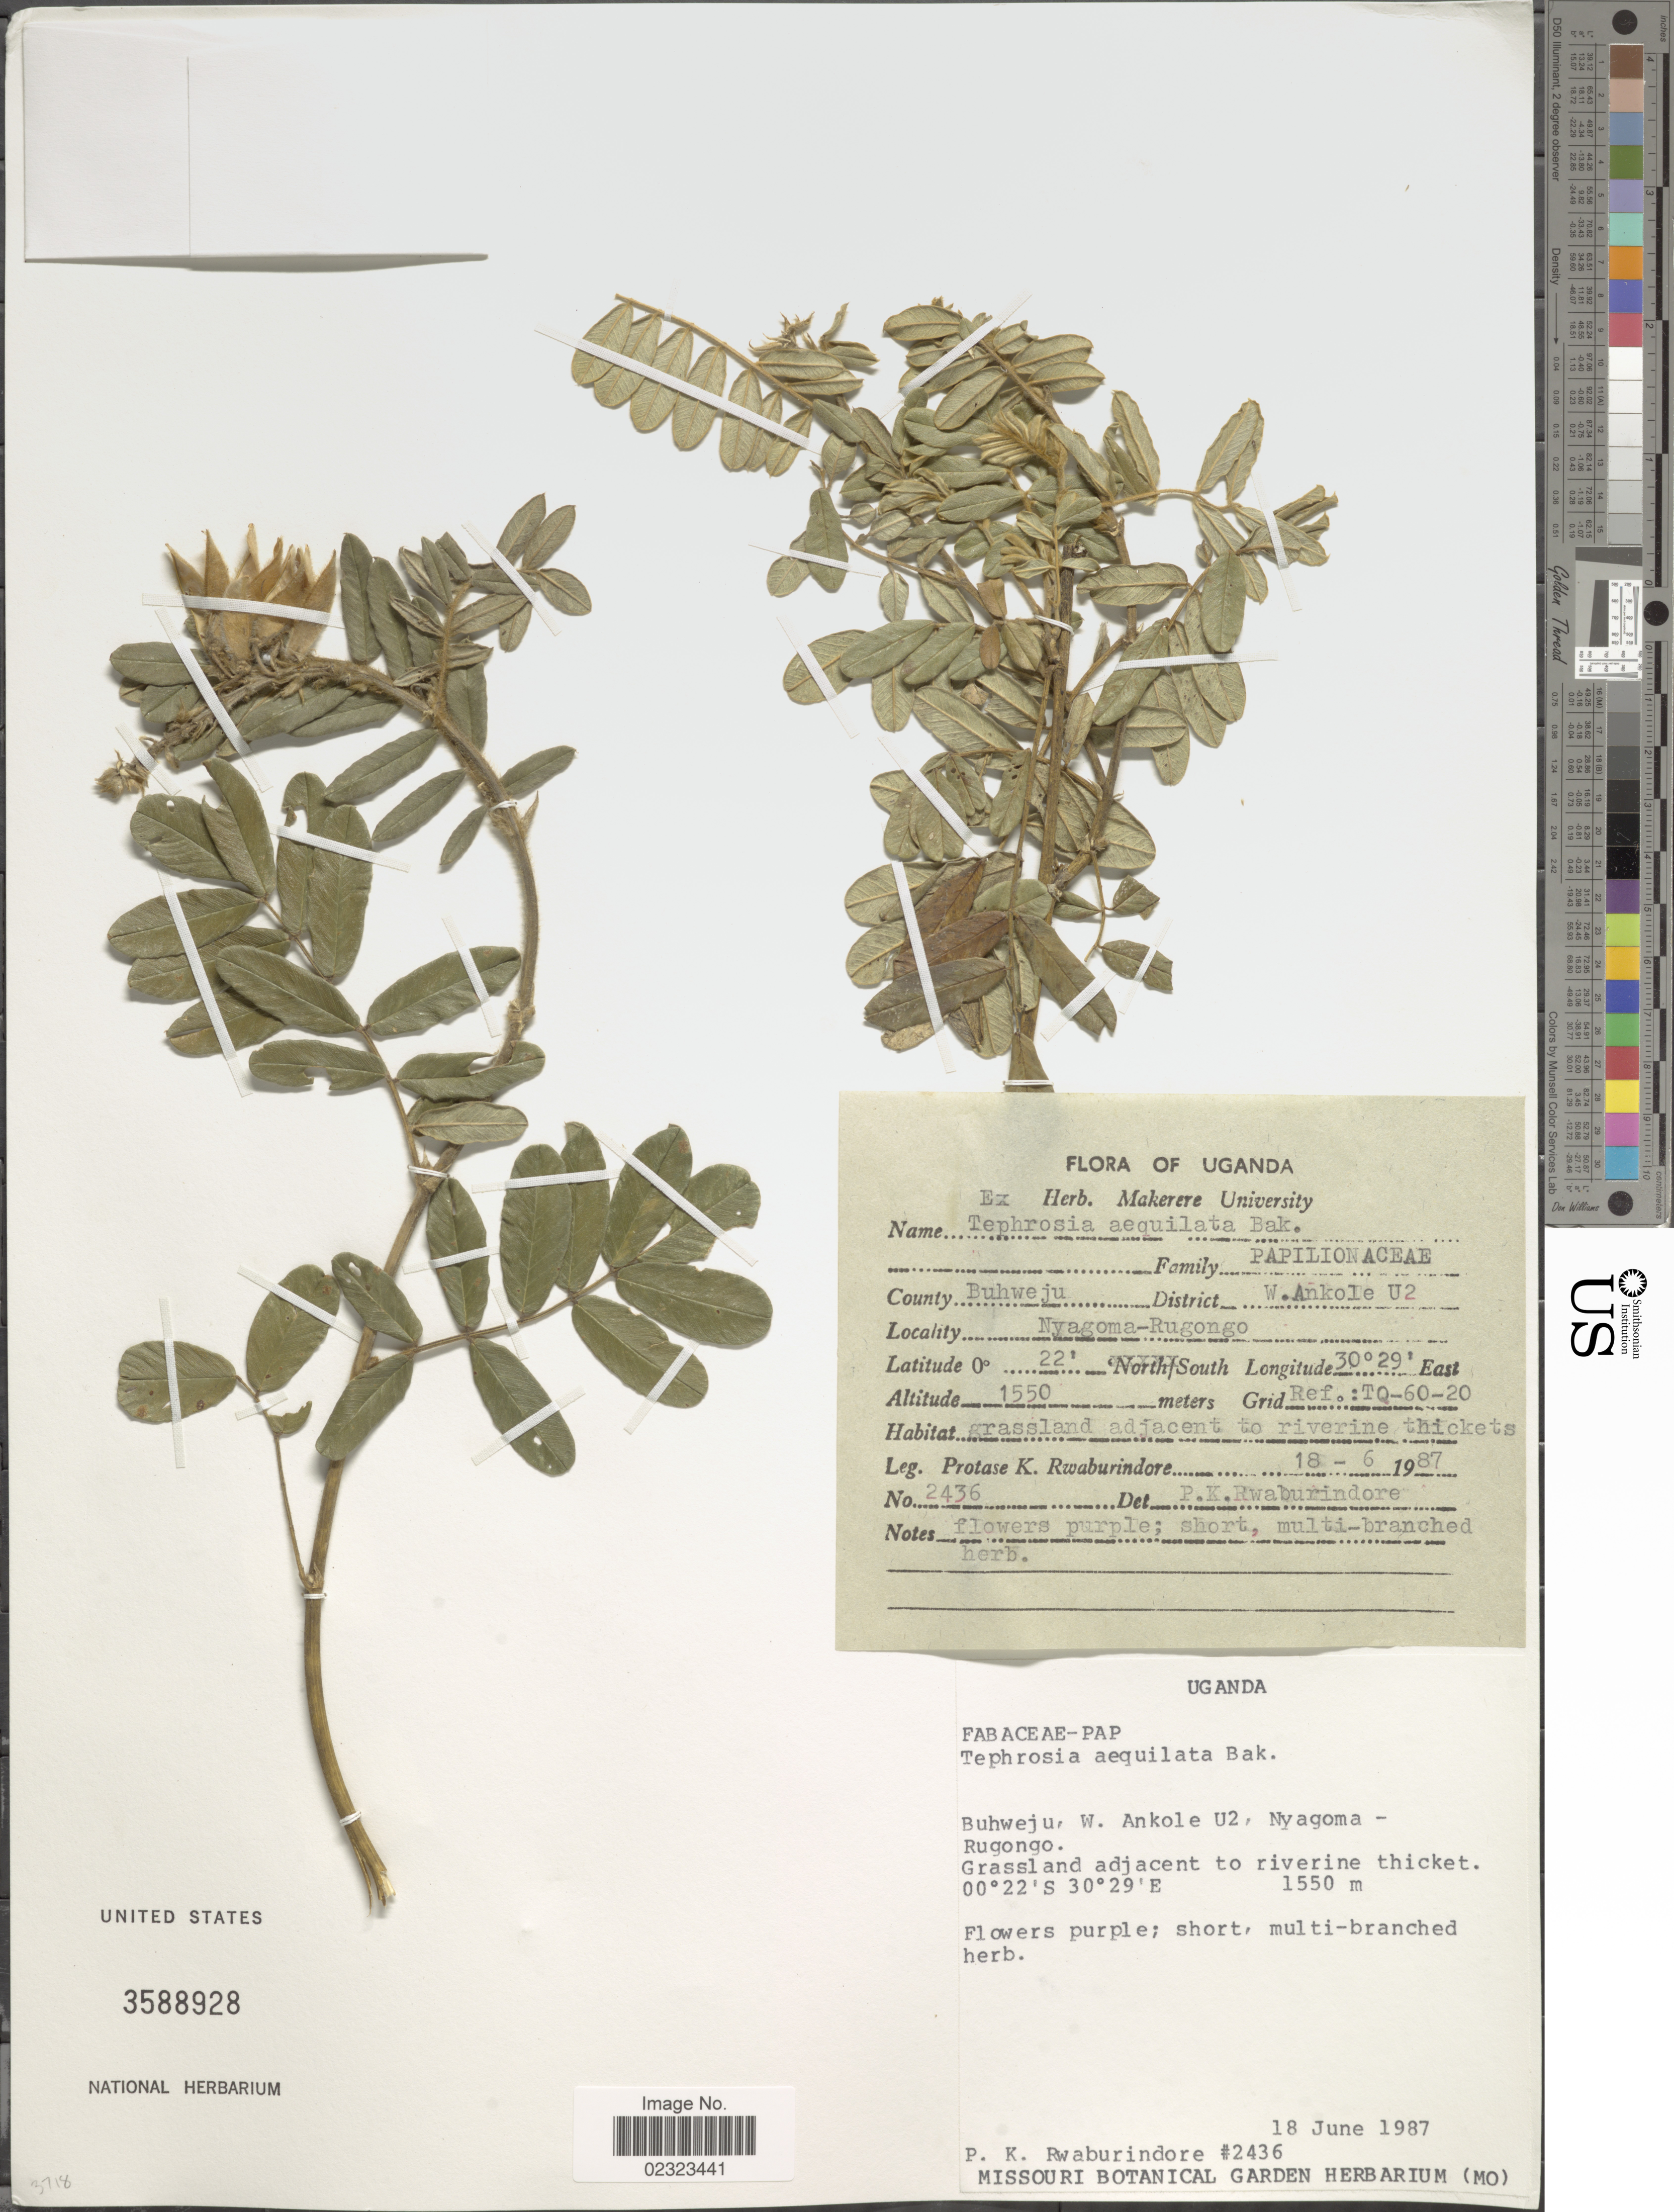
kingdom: Plantae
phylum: Tracheophyta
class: Magnoliopsida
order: Fabales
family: Fabaceae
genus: Tephrosia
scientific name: Tephrosia aequilata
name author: Baker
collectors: P. Rwaburindore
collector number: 2436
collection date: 1987-06-18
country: Uganda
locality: Buhweju, W. Ankole U2, Nyagoma-Rugongo, grassland adjacent to riverine thicket.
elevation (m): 1550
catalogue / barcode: US 3588928